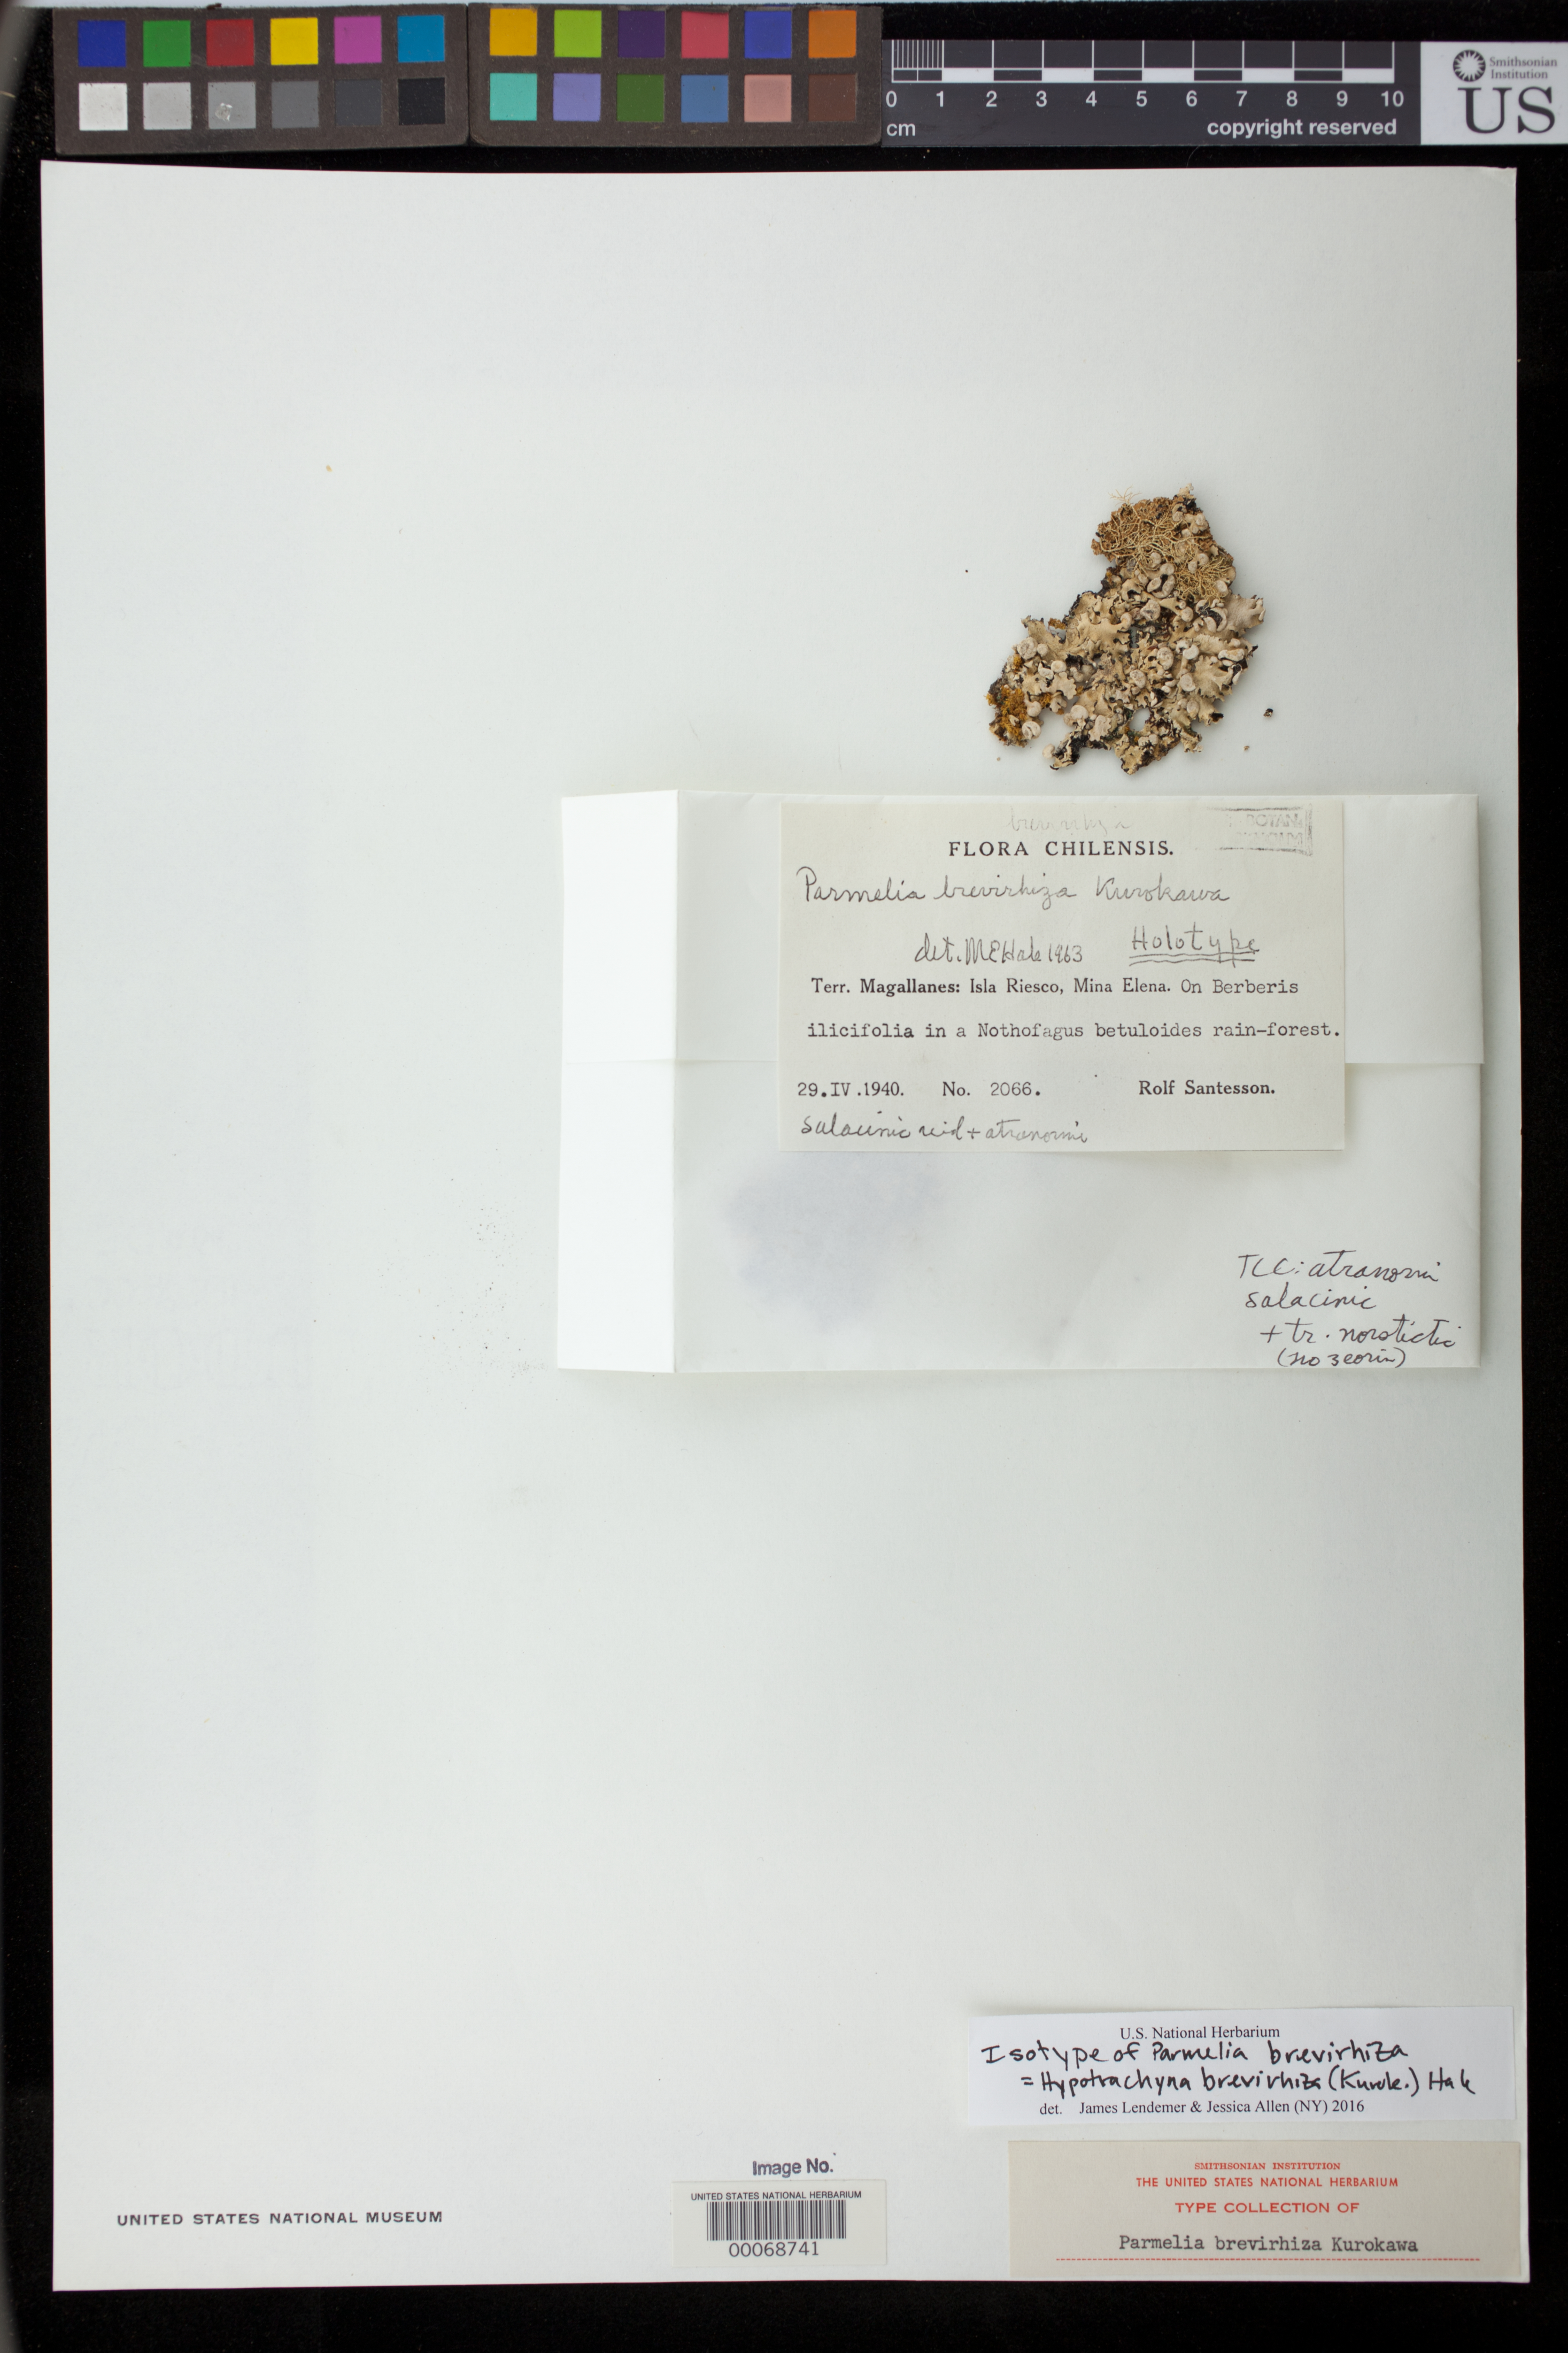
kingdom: Fungi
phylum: Ascomycota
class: Lecanoromycetes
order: Lecanorales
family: Parmeliaceae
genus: Parmelia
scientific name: Parmelia brevirhiza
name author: Kurok. in Hale & Kurok.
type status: Isotype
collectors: R. Santesson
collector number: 2066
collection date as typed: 29 Apr 1940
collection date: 1940-04-29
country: Chile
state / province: Magallanes y de la Antártica Chilena (XII)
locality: Isla Riesco, Mina Elena.